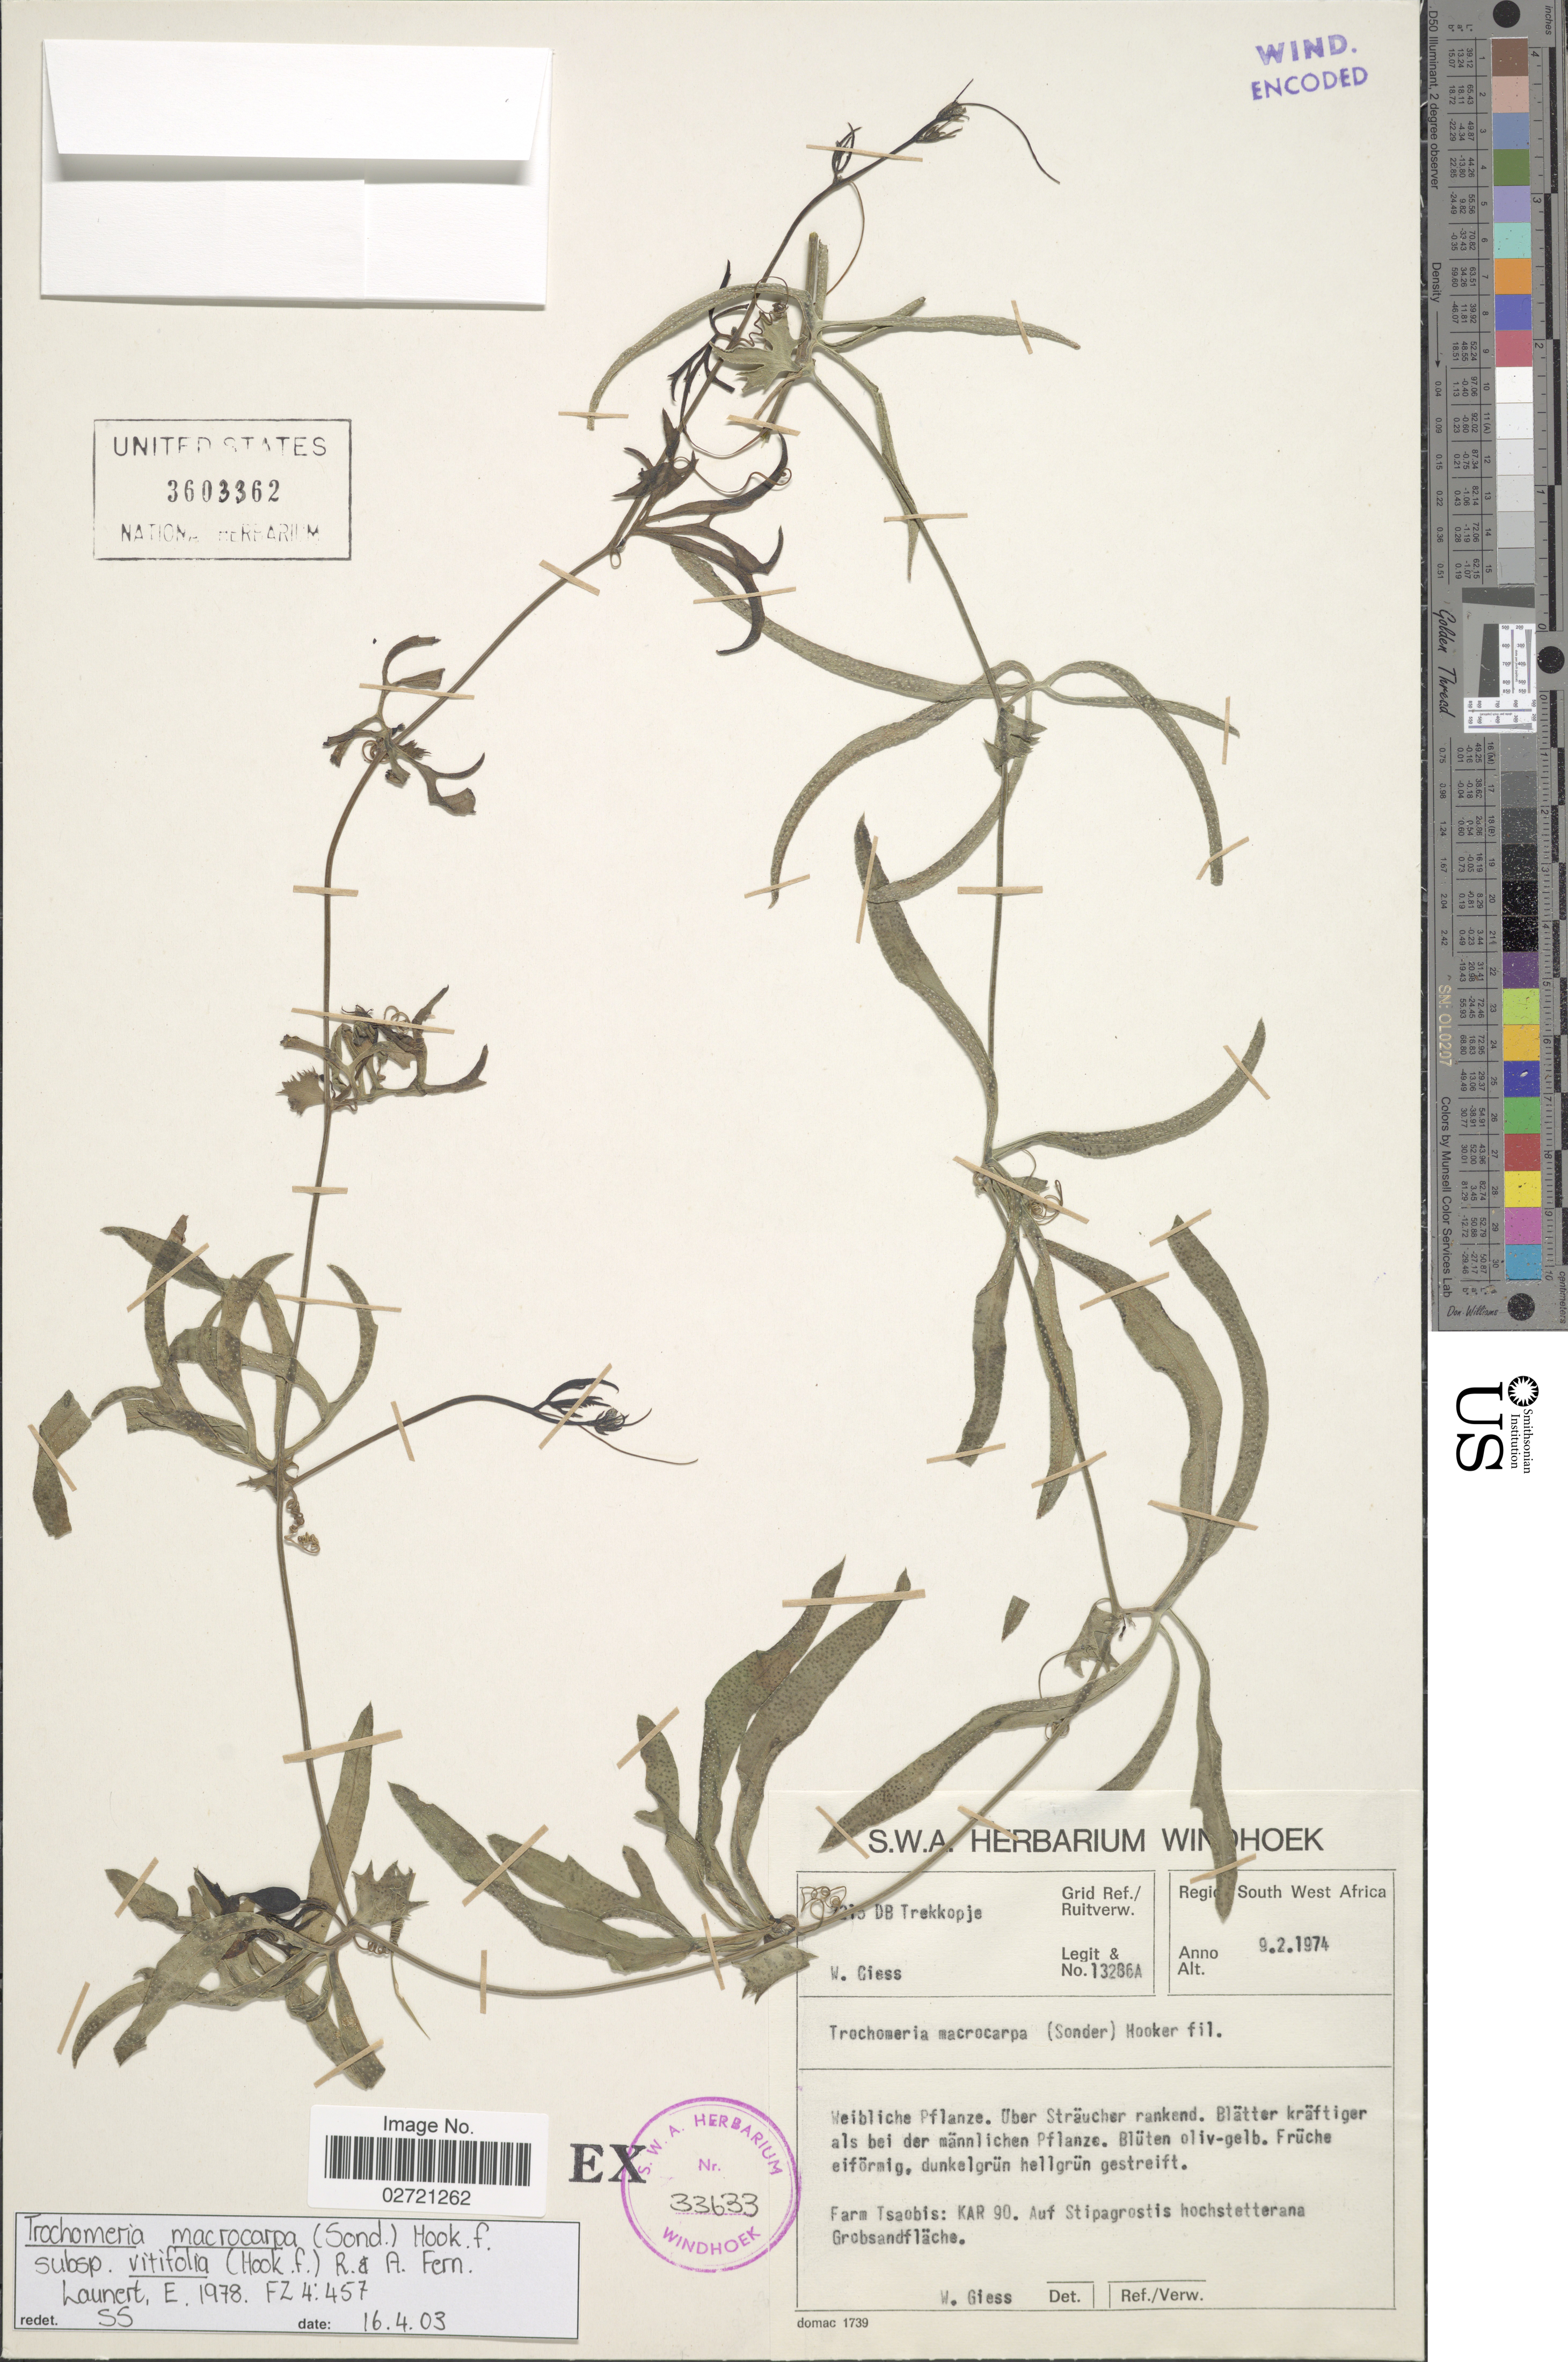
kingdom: Plantae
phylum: Tracheophyta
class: Magnoliopsida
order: Cucurbitales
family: Cucurbitaceae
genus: Trochomeria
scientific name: Trochomeria macrocarpa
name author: (Sond.) Hook. f.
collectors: W. Giess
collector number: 13286A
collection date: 1974-02-09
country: Namibia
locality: South West Africa. Farm Tsaobis: KAR 90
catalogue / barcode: US 3603362